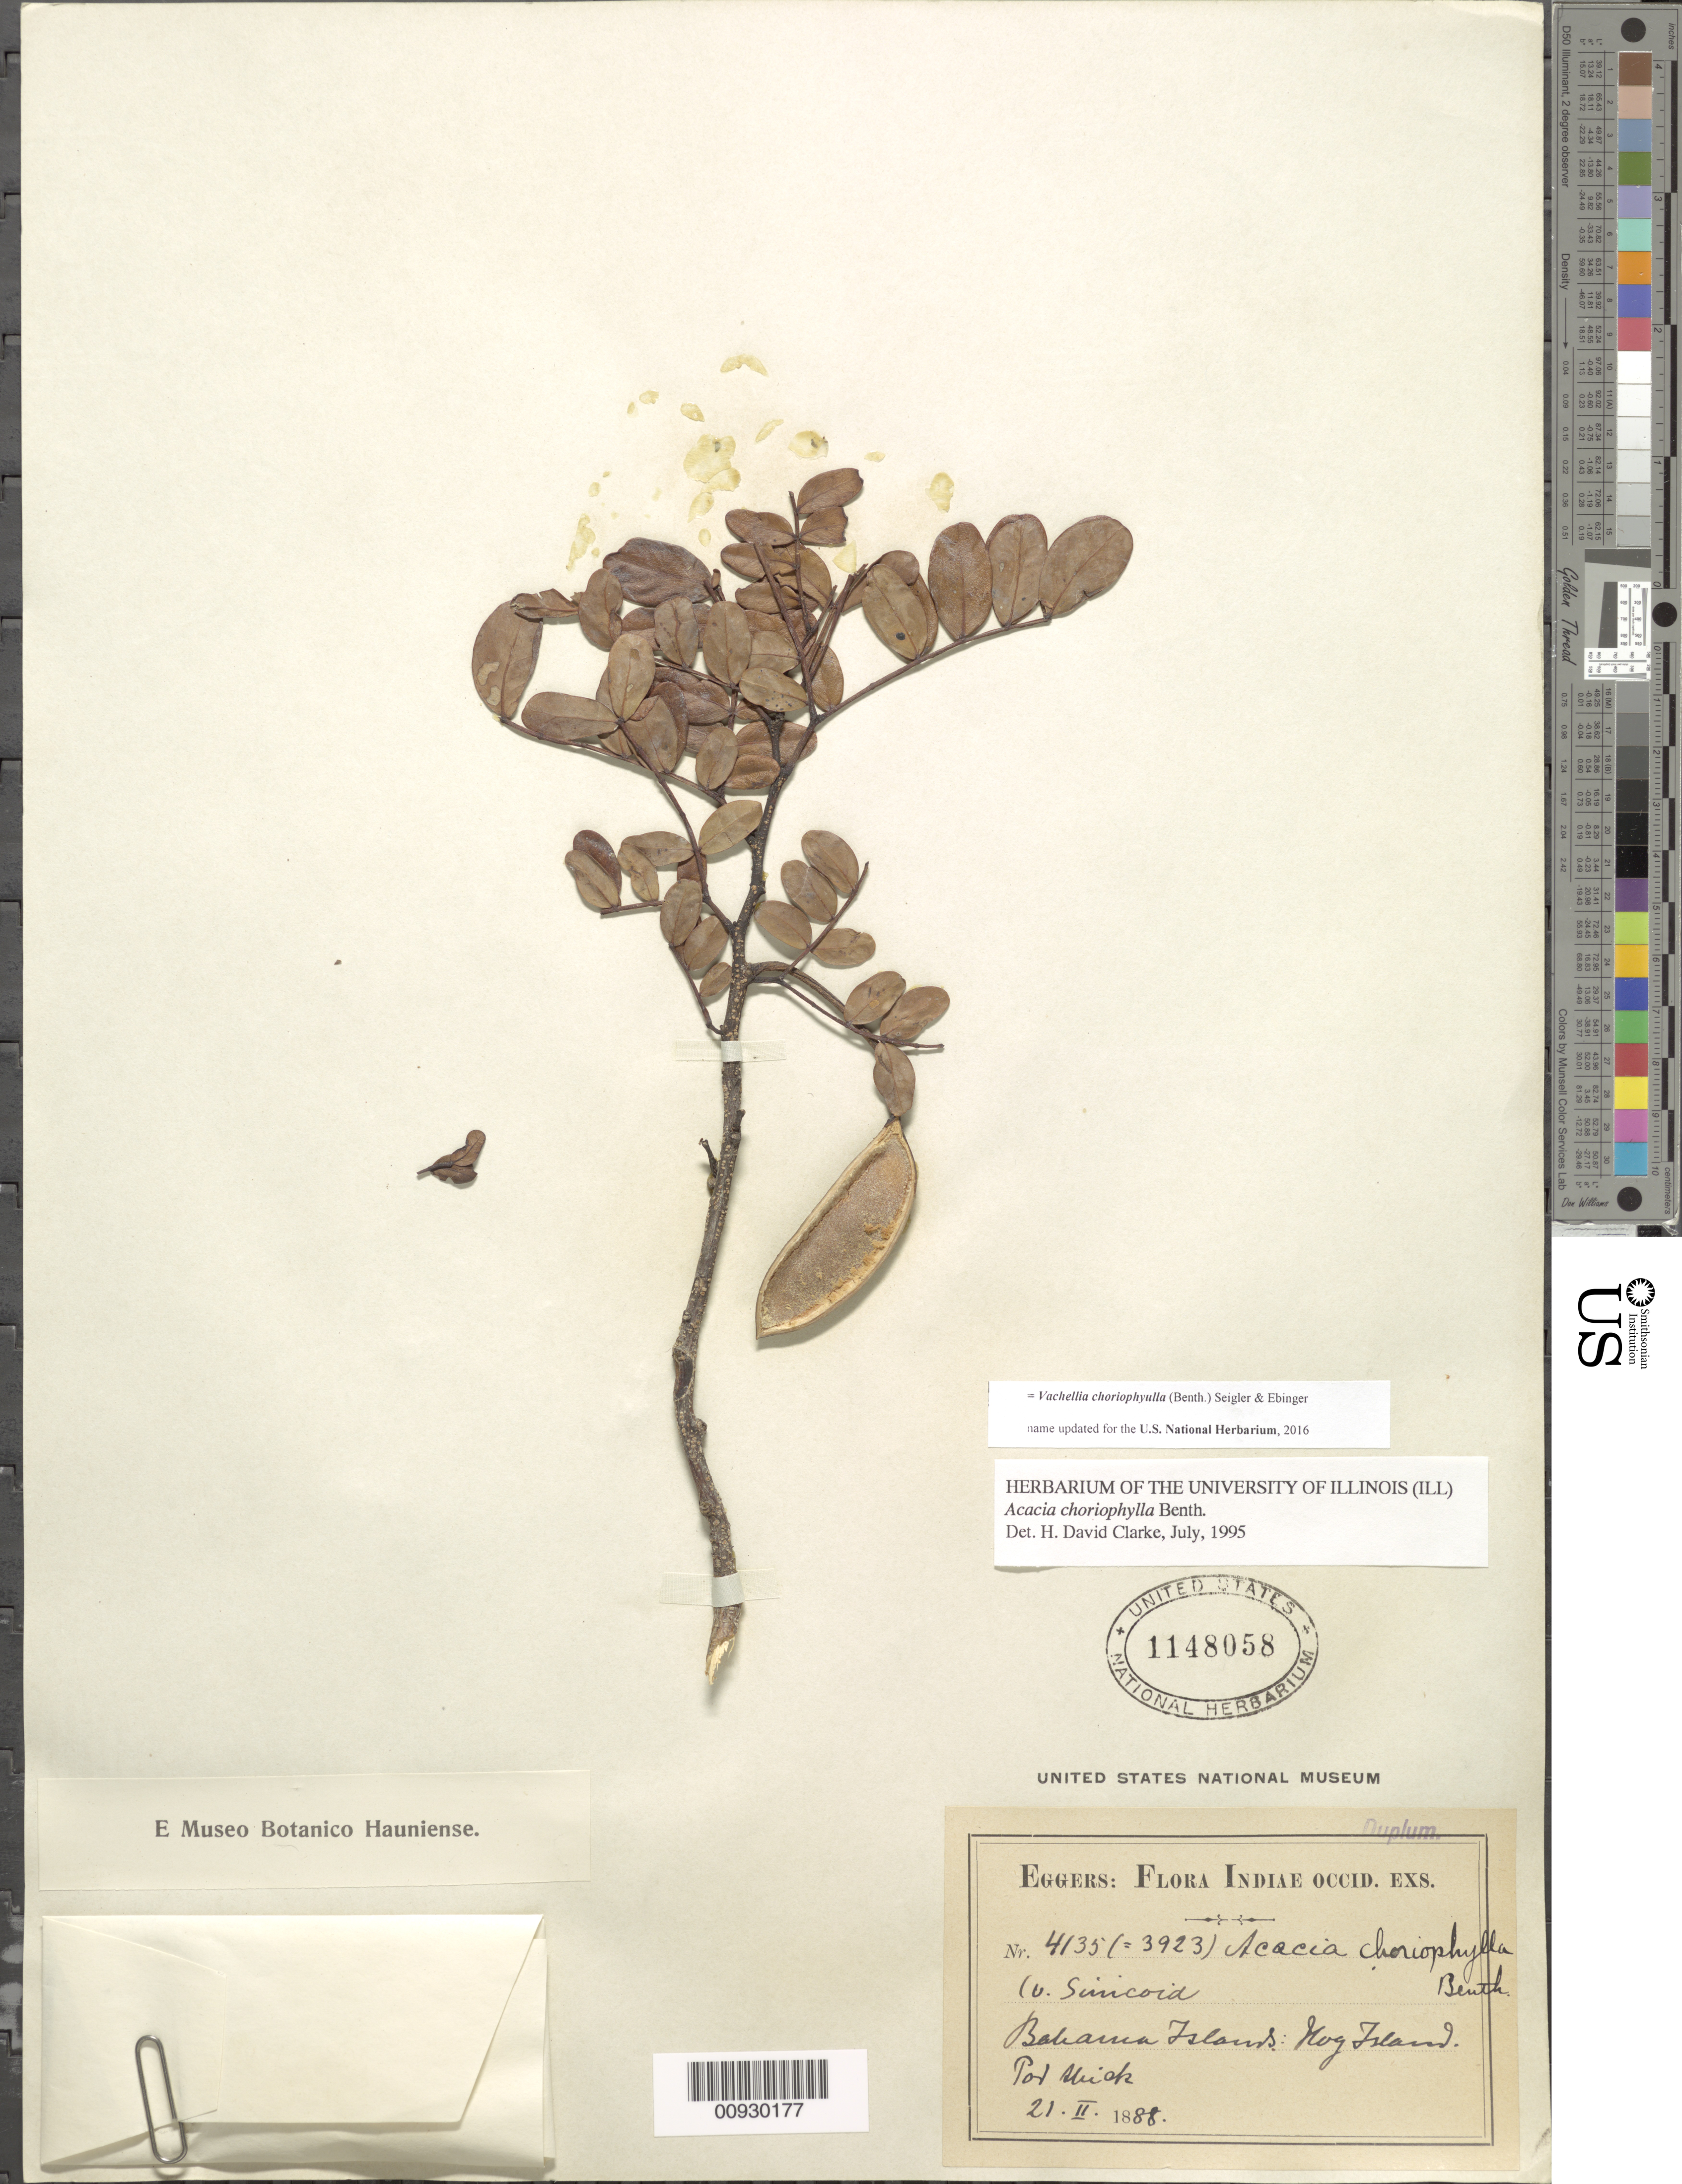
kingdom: Plantae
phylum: Tracheophyta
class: Magnoliopsida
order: Fabales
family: Fabaceae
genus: Vachellia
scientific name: Vachellia choriophylla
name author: (Benth.) Seigler & Ebinger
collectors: H. F. A. von Eggers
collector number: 4135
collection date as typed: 21 Feb 1888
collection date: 1888-02-21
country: Bahamas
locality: Hog Island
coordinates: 0 N, 0 E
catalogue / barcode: US 1148058